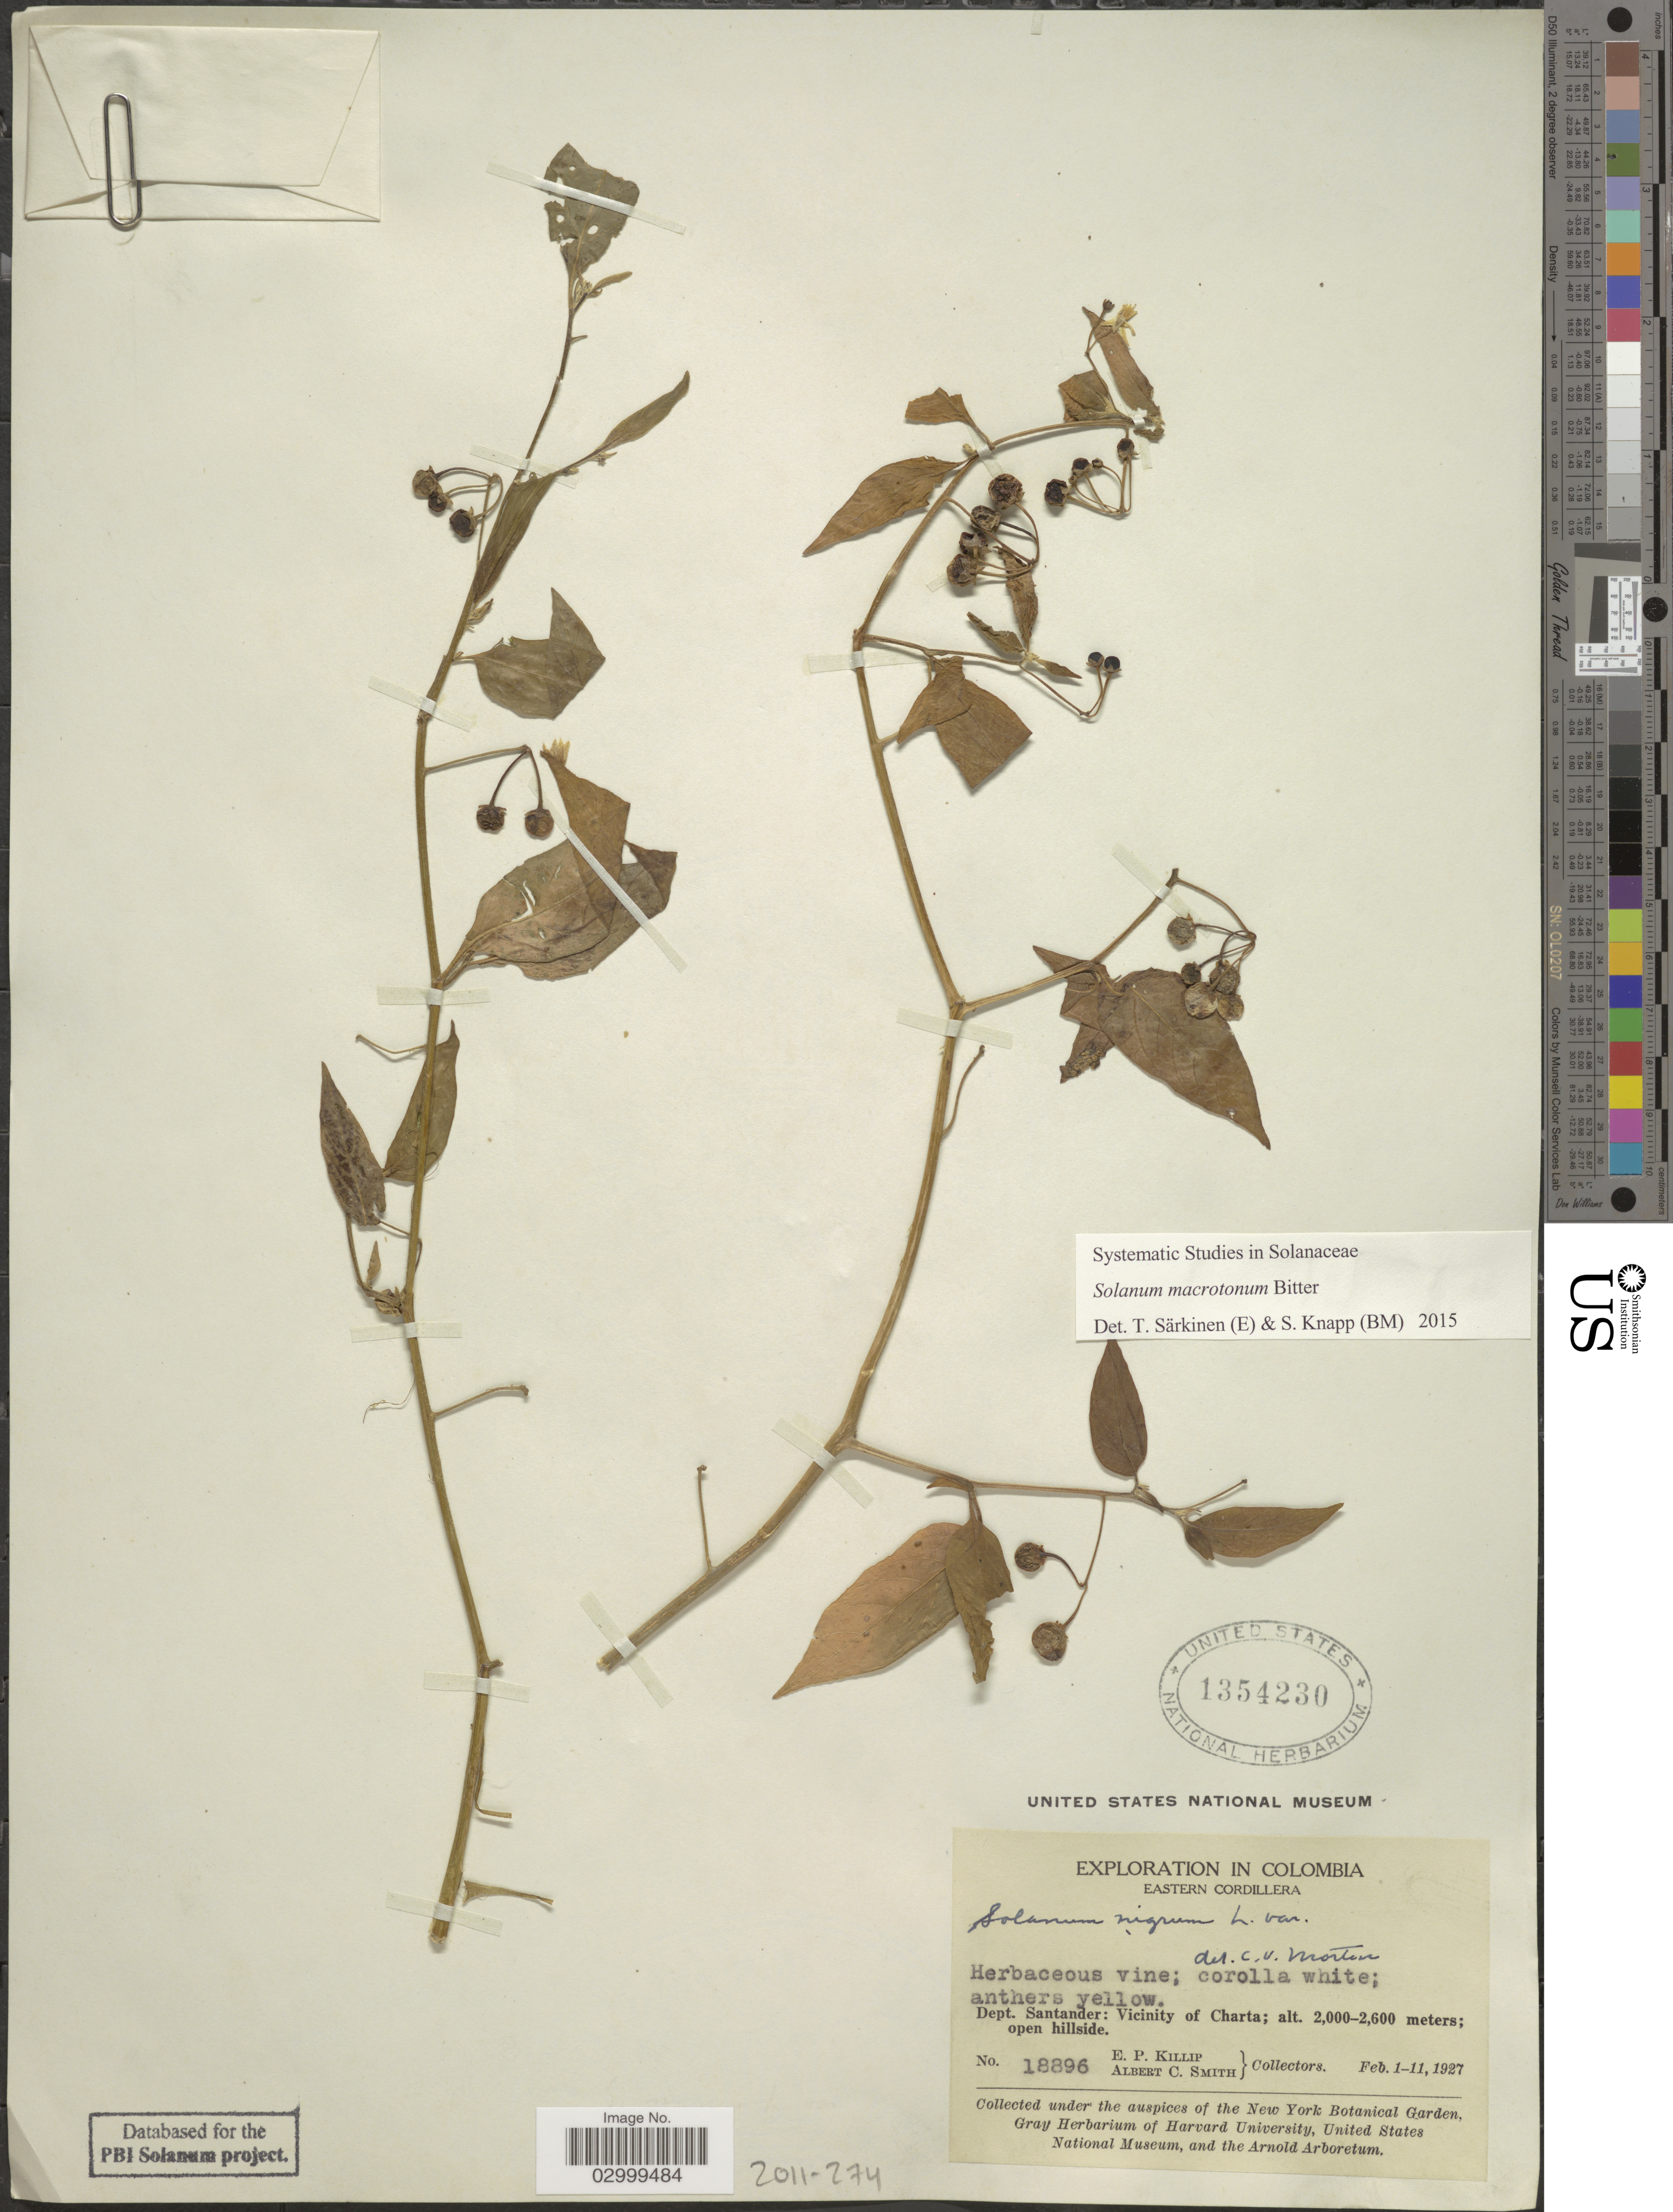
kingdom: Plantae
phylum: Tracheophyta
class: Magnoliopsida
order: Solanales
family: Solanaceae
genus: Solanum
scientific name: Solanum macrotonum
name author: Bitter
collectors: E. P. Killip & A. C. Smith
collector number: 18896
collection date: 1927-02-01/1927-02-11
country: Colombia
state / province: Santander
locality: Eastern Cordillera. Dept. Santander: Vicinity of Charta.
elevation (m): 2000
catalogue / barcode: US 1354230